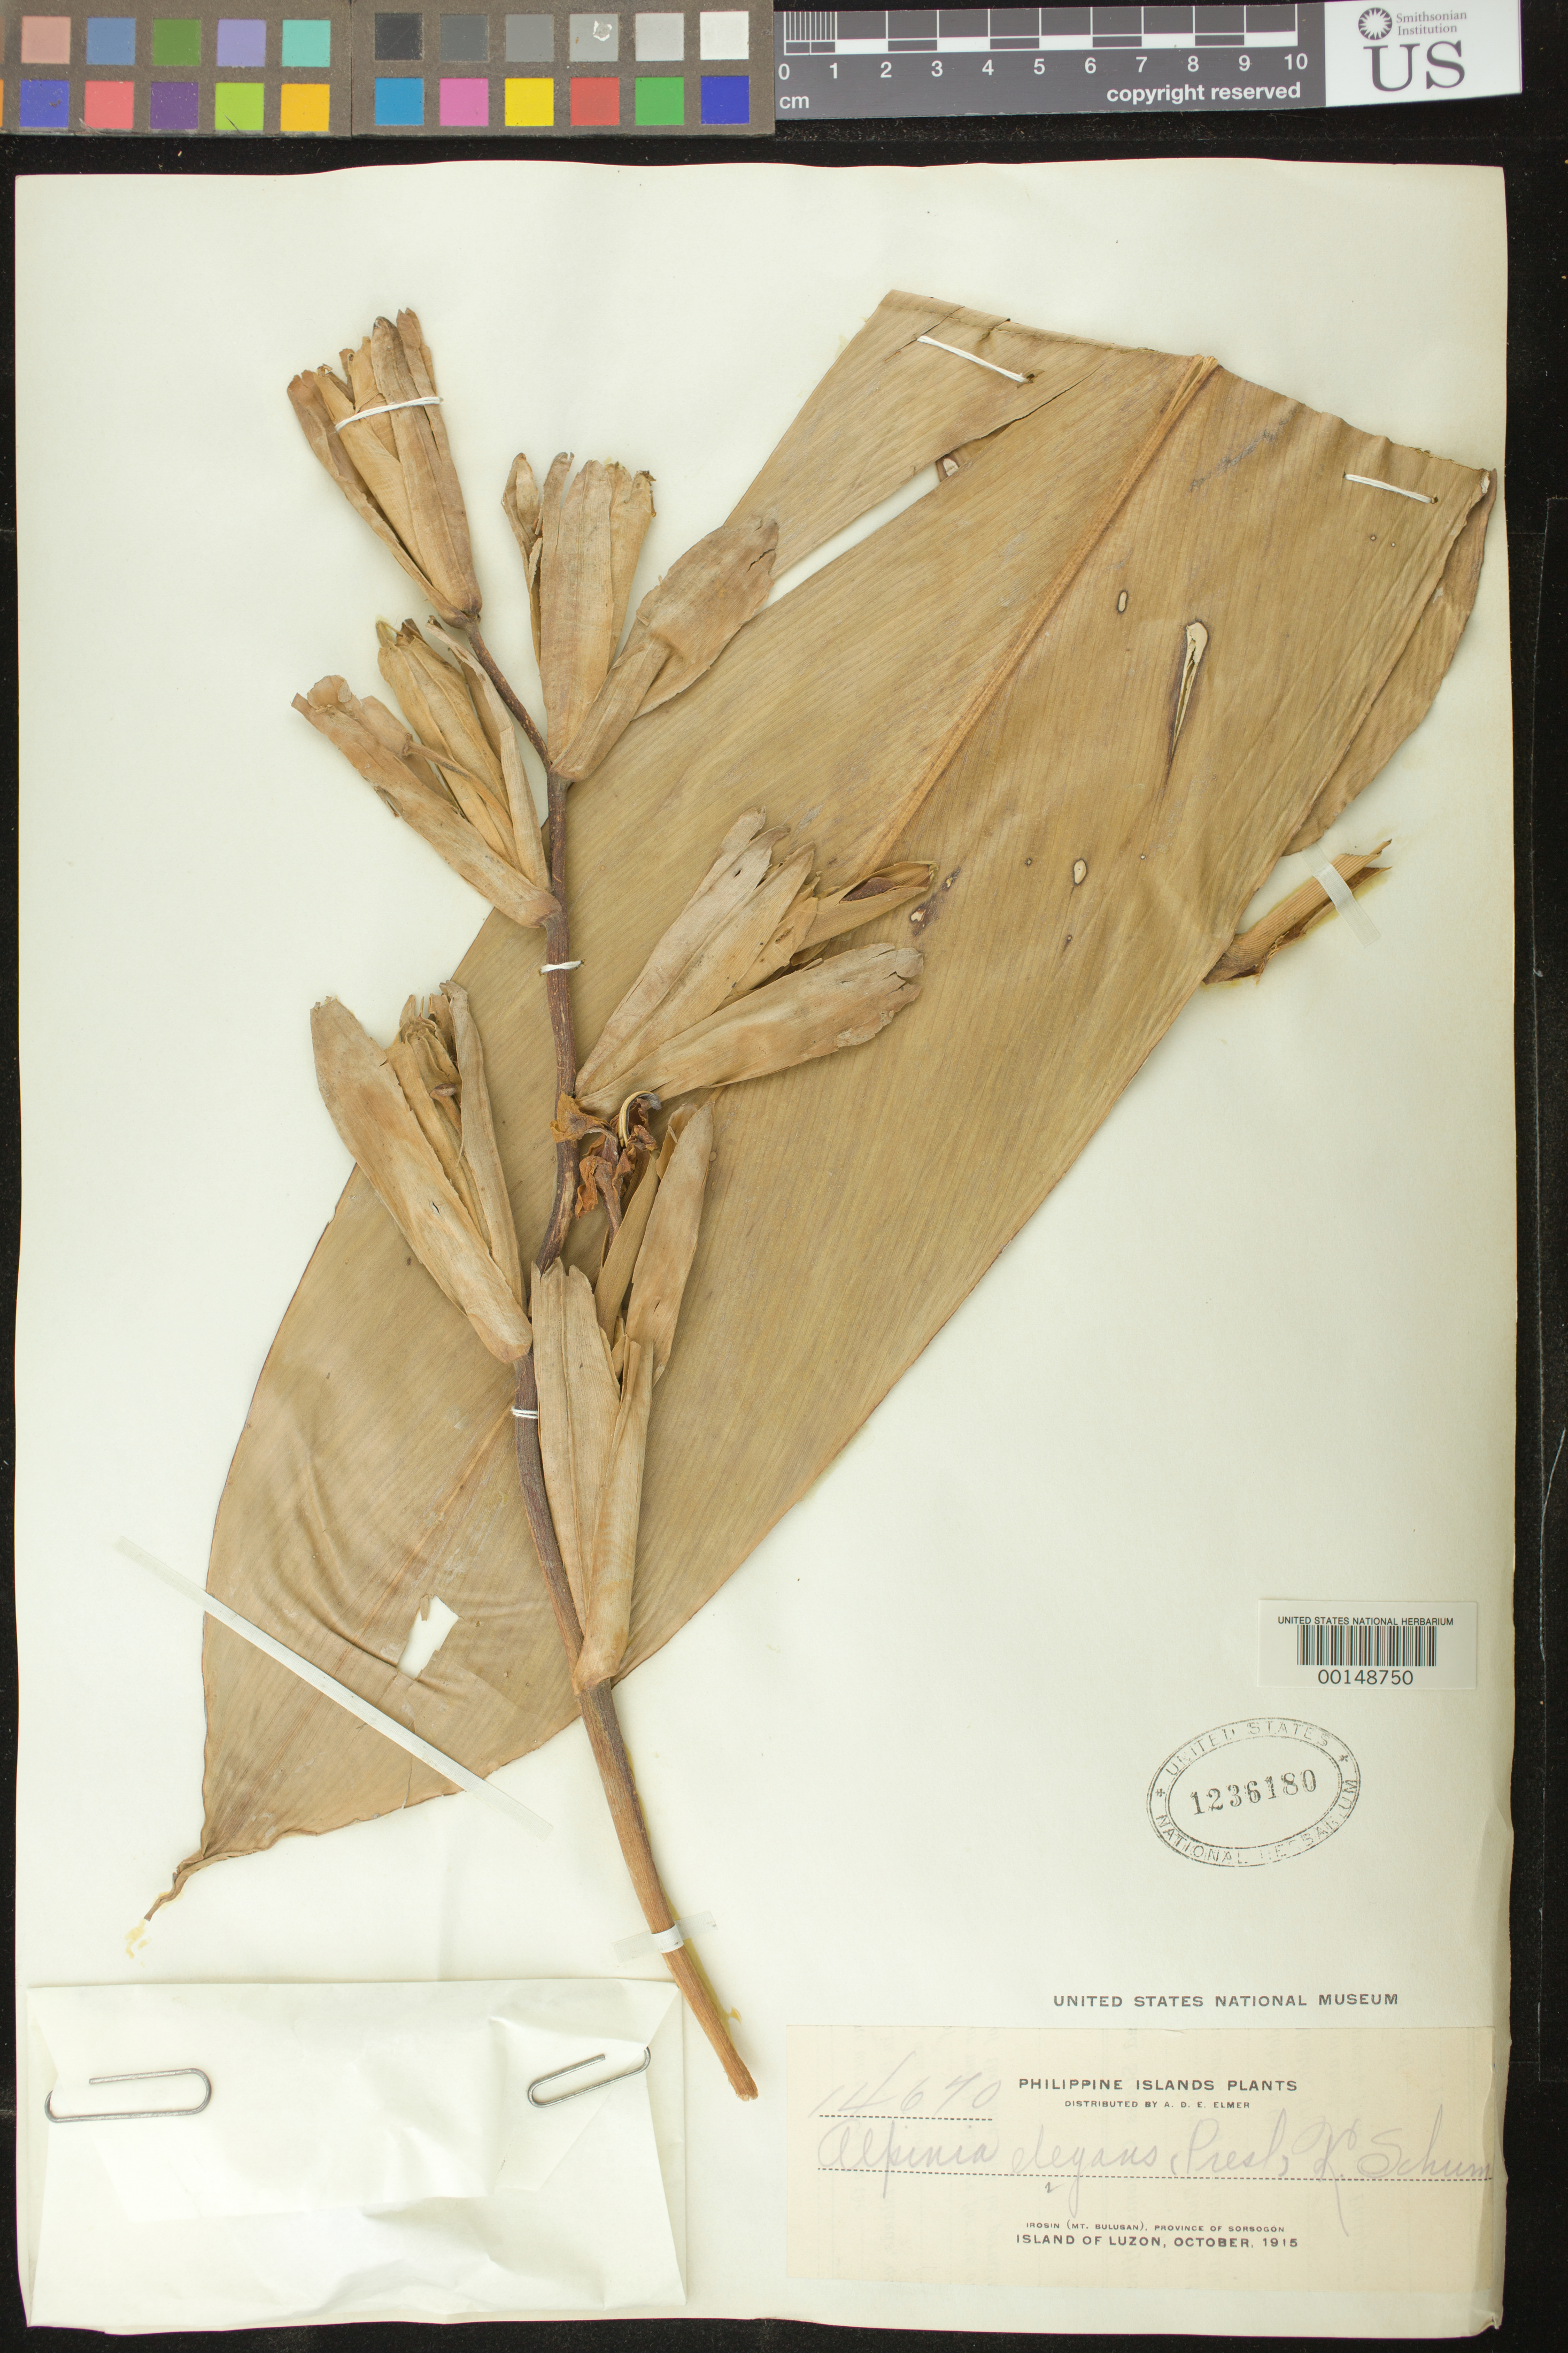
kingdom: Plantae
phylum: Tracheophyta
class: Liliopsida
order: Zingiberales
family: Zingiberaceae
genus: Alpinia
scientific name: Alpinia elegans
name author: (C. Presl) K. Schum.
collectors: A. D. E. Elmer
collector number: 14670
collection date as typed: Oct 1915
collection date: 1915-10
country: Philippines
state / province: Bicol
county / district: Sorsogon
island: Luzon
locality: Irogin (mt. bulugan)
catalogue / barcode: US 1236180